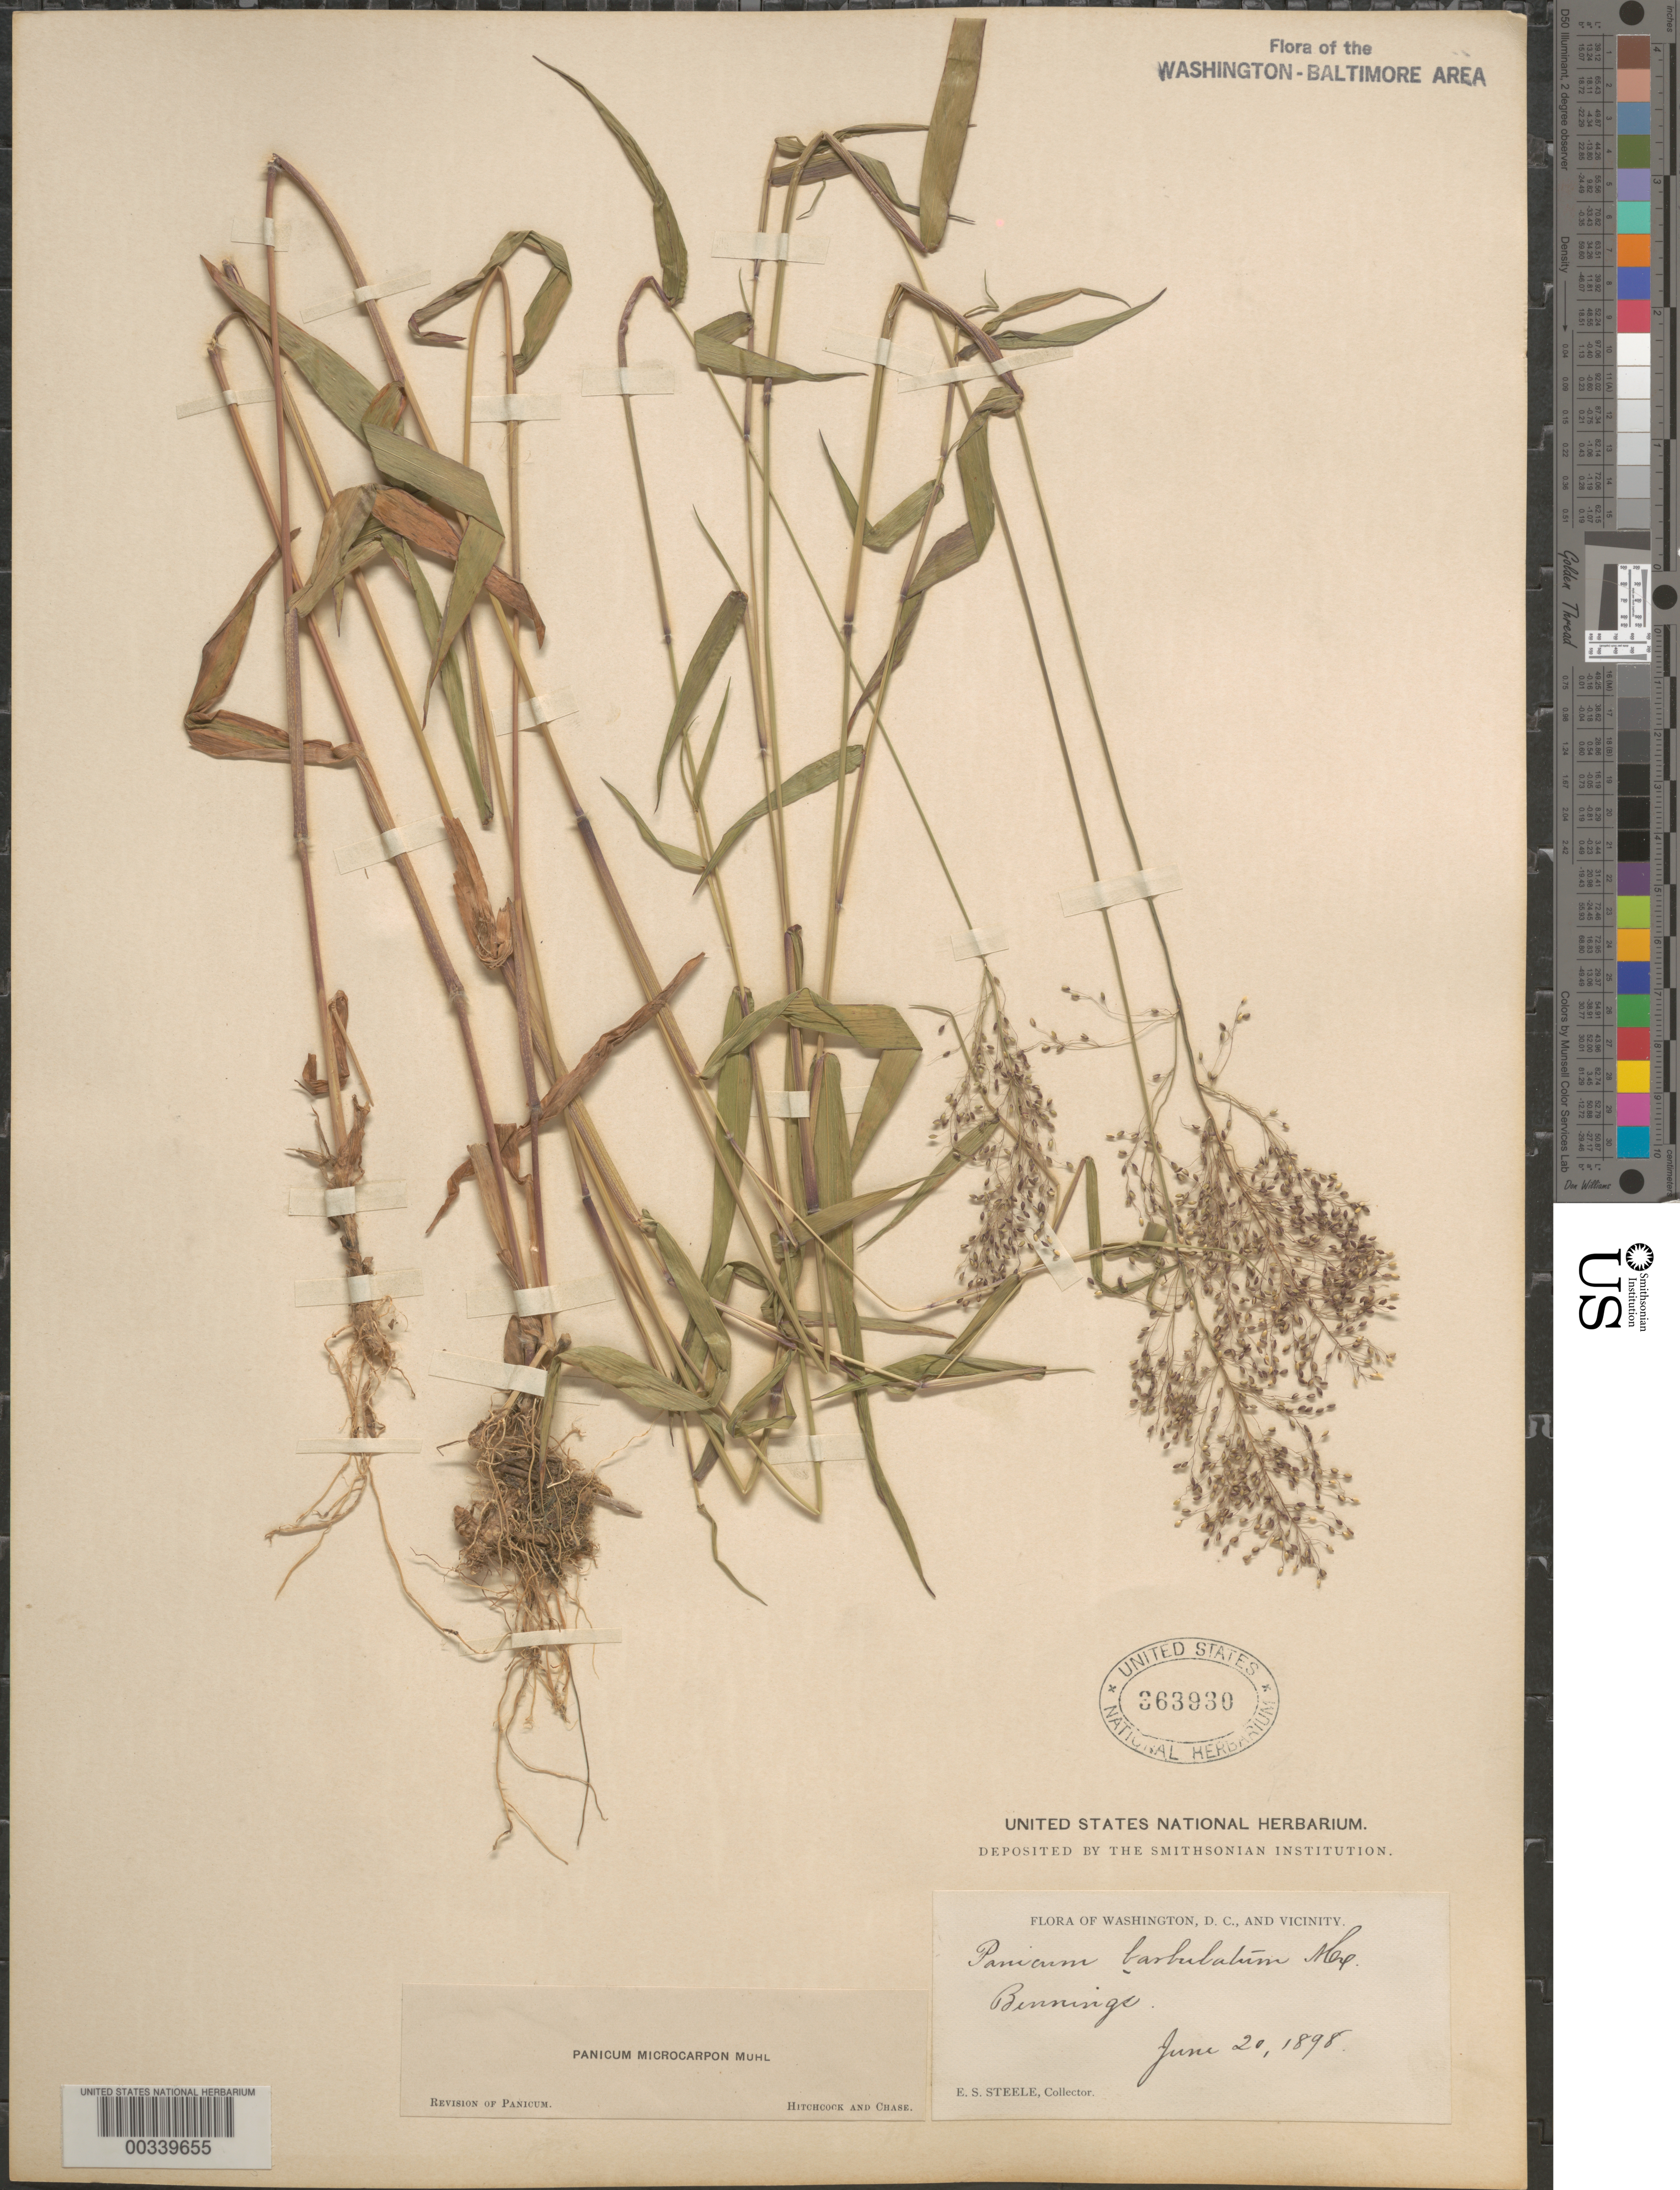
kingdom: Plantae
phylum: Tracheophyta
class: Liliopsida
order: Poales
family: Poaceae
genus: Dichanthelium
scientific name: Dichanthelium dichotomum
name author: (L.) Gould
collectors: E. Steele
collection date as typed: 20 Jun 1898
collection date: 1898-06-20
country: United States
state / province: District of Columbia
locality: Bennings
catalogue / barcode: US 363930